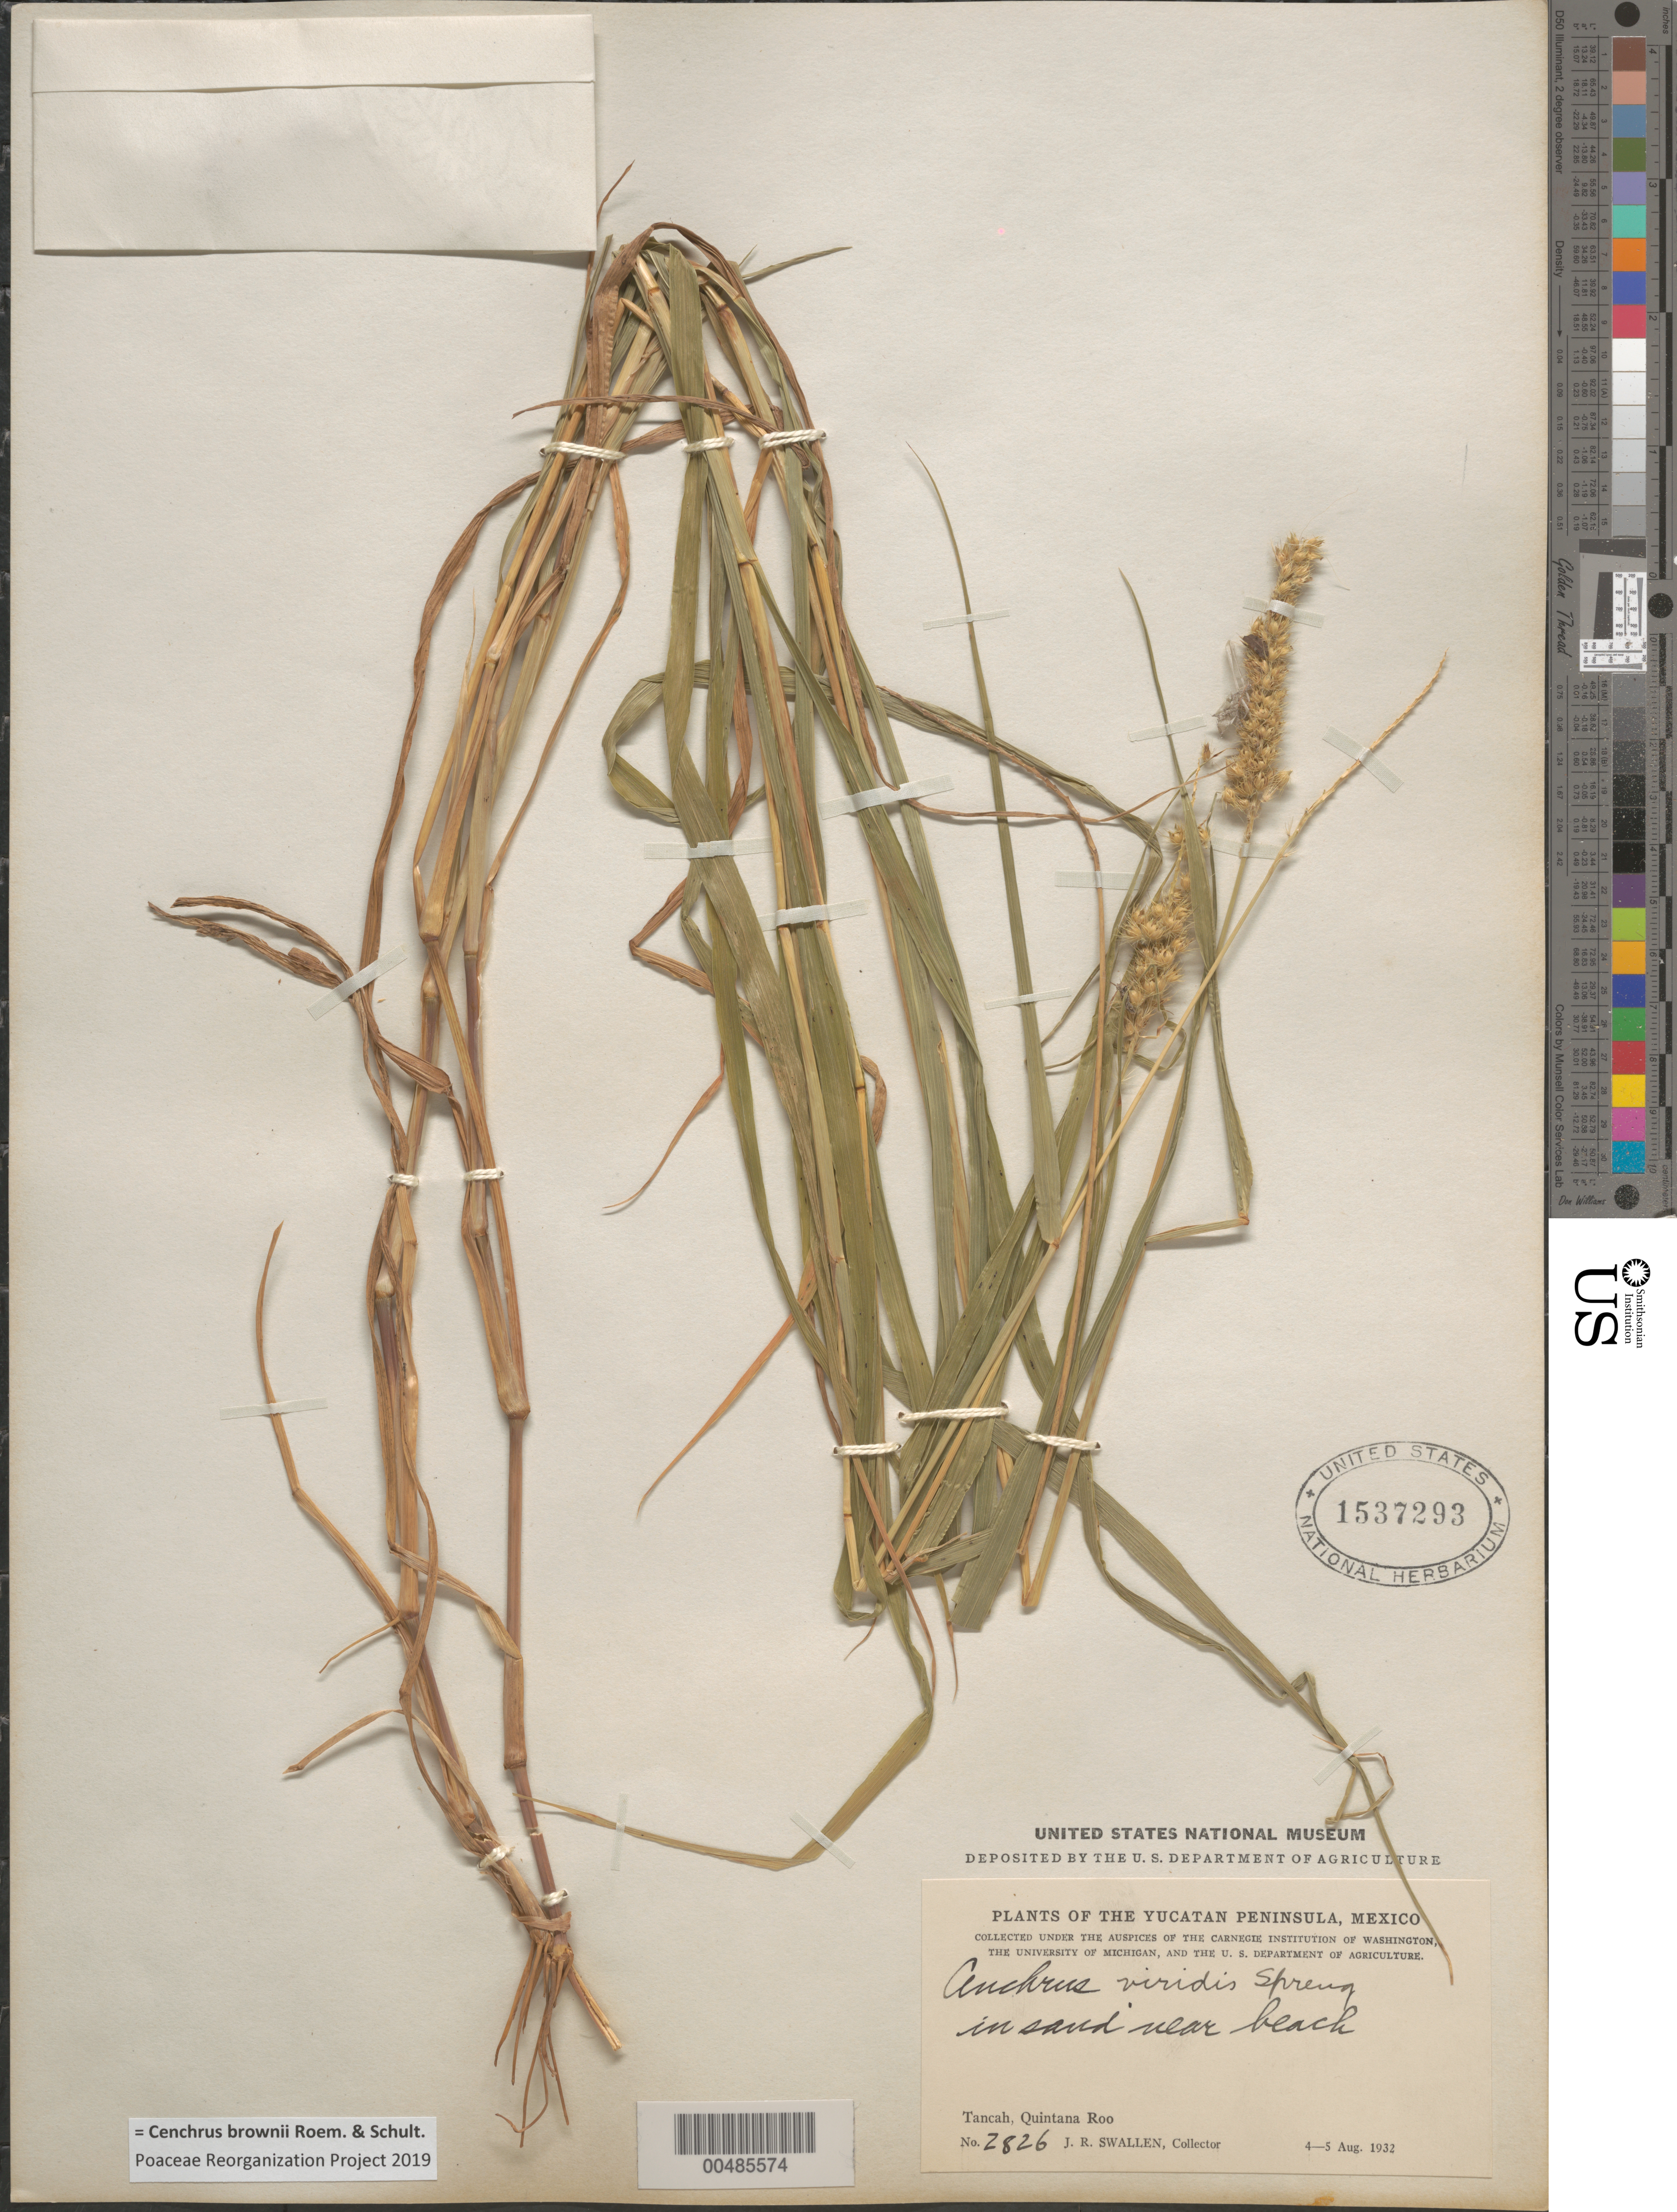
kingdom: Plantae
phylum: Tracheophyta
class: Liliopsida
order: Poales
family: Poaceae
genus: Cenchrus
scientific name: Cenchrus brownii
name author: Roem. & Schult.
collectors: J. R. Swallen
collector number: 2826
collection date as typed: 4 Aug 1932 to 5 Aug 1932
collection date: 1932-08-04/1932-08-05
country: Mexico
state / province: Quintana Roo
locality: Yucatan Peninsula, Tancah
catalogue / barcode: US 1537293